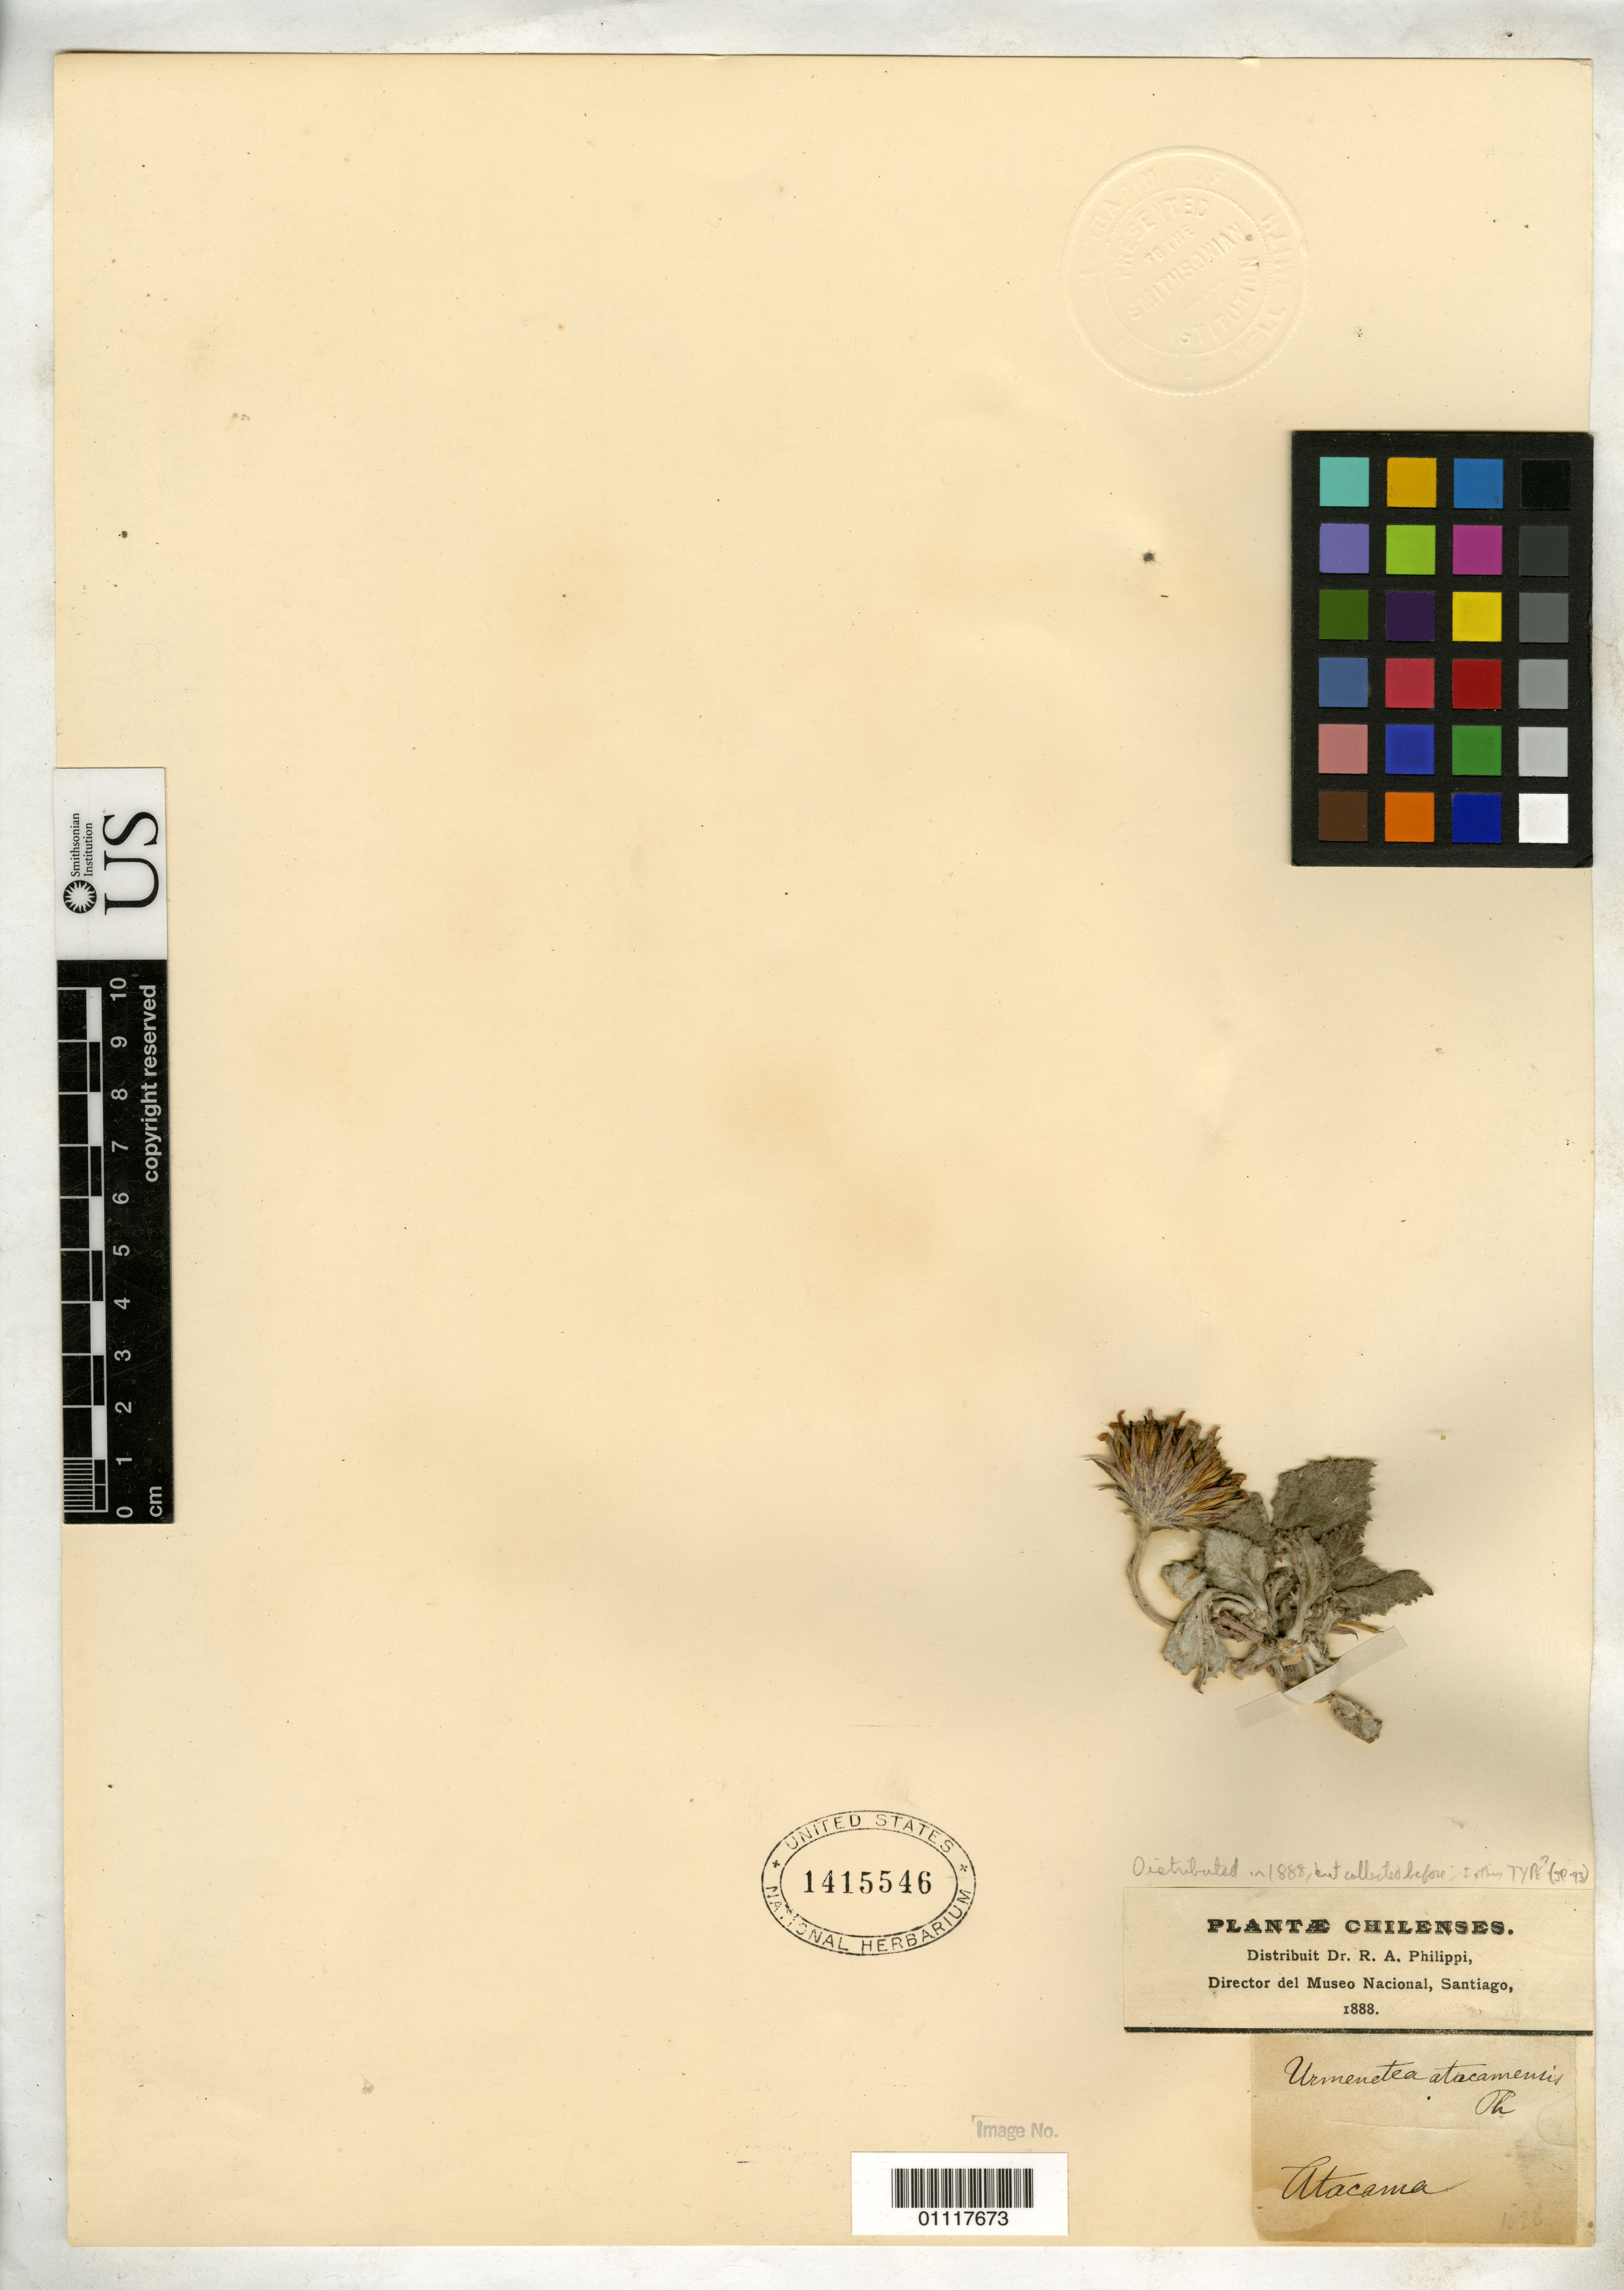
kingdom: Plantae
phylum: Tracheophyta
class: Magnoliopsida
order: Asterales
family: Asteraceae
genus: Urmenetea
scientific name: Urmenetea atacamensis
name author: Phil.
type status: Possible Type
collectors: R. A. Philippi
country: Chile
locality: Atacama.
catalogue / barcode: US 1415546